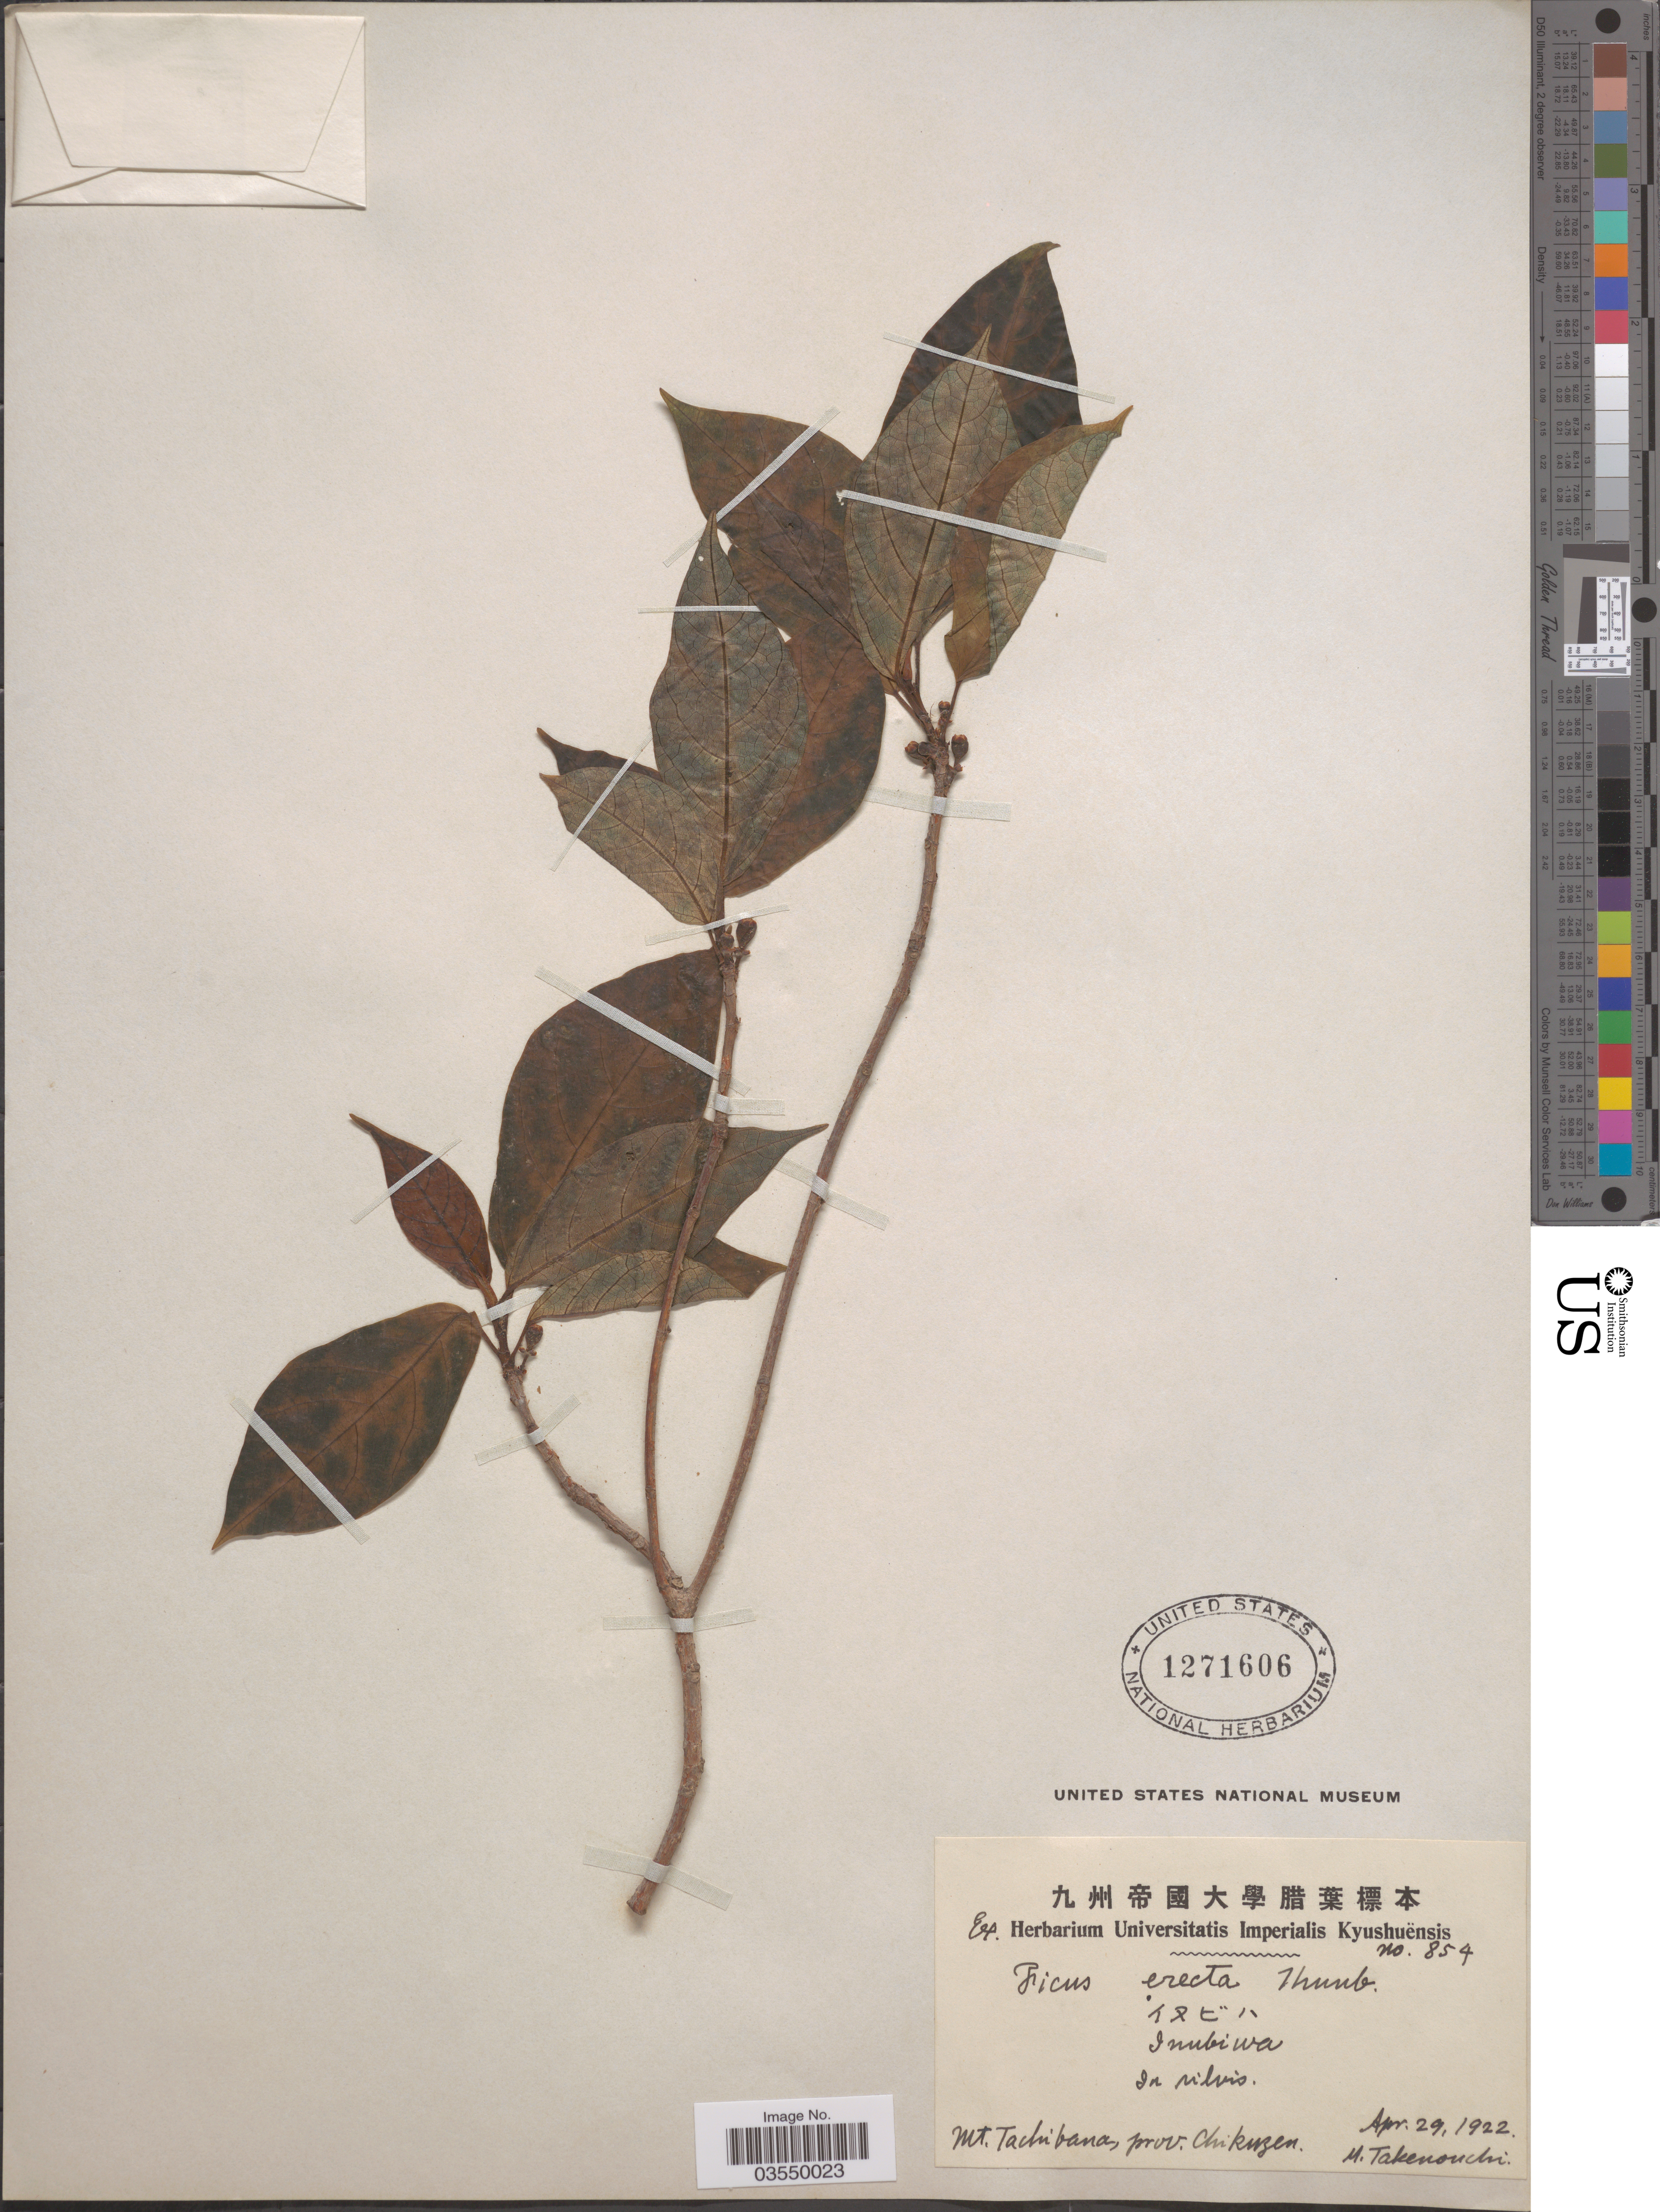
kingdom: Plantae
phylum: Tracheophyta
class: Magnoliopsida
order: Rosales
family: Moraceae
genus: Ficus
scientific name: Ficus erecta var. erecta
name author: Thunb.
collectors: M. Takenouchi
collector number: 854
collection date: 1922-04-29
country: Japan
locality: Mt. Tachibana, prov. Chikuzen.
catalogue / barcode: US 1271606